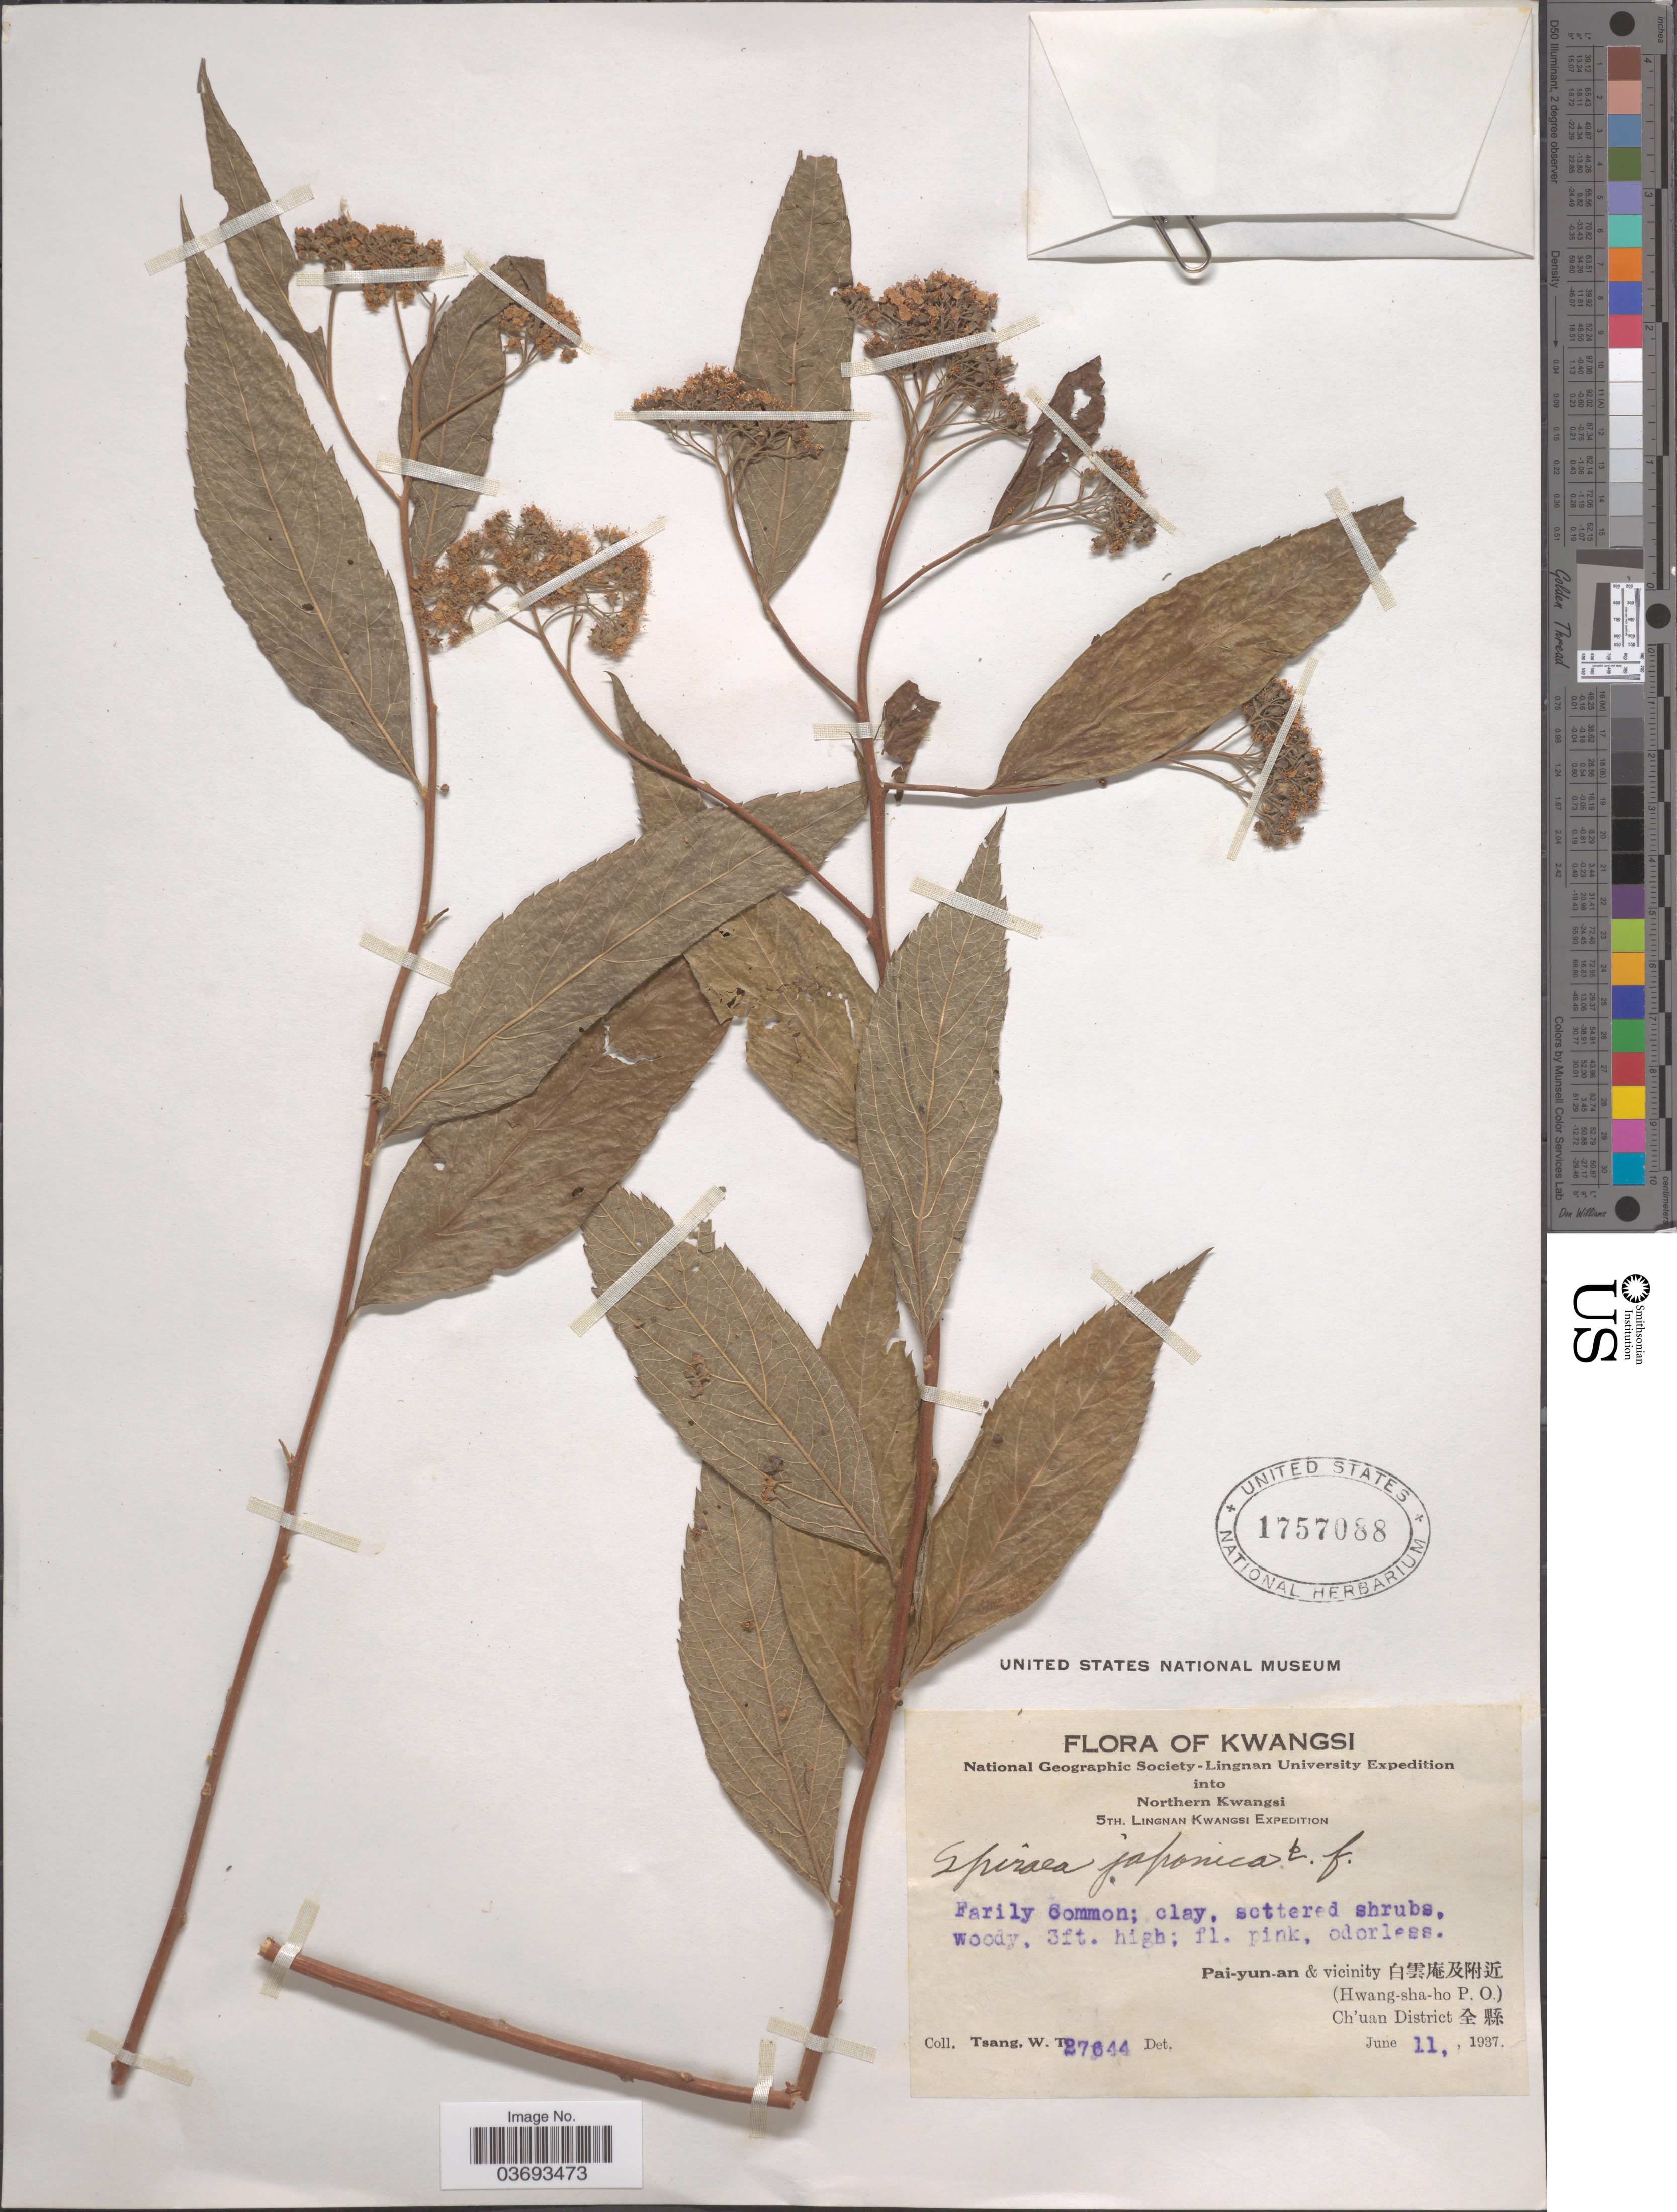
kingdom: Plantae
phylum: Tracheophyta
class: Magnoliopsida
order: Rosales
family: Rosaceae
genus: Spiraea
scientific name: Spiraea japonica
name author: L. f.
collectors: W. T. Tsang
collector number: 27644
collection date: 1937-06-11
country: China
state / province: Guangxi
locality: Kwangsi. Northern Kwangsi. Pai-yun-an & vicinity X. (Hwang-sha-ho P. O.). Ch'uan District X.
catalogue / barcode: US 1757088